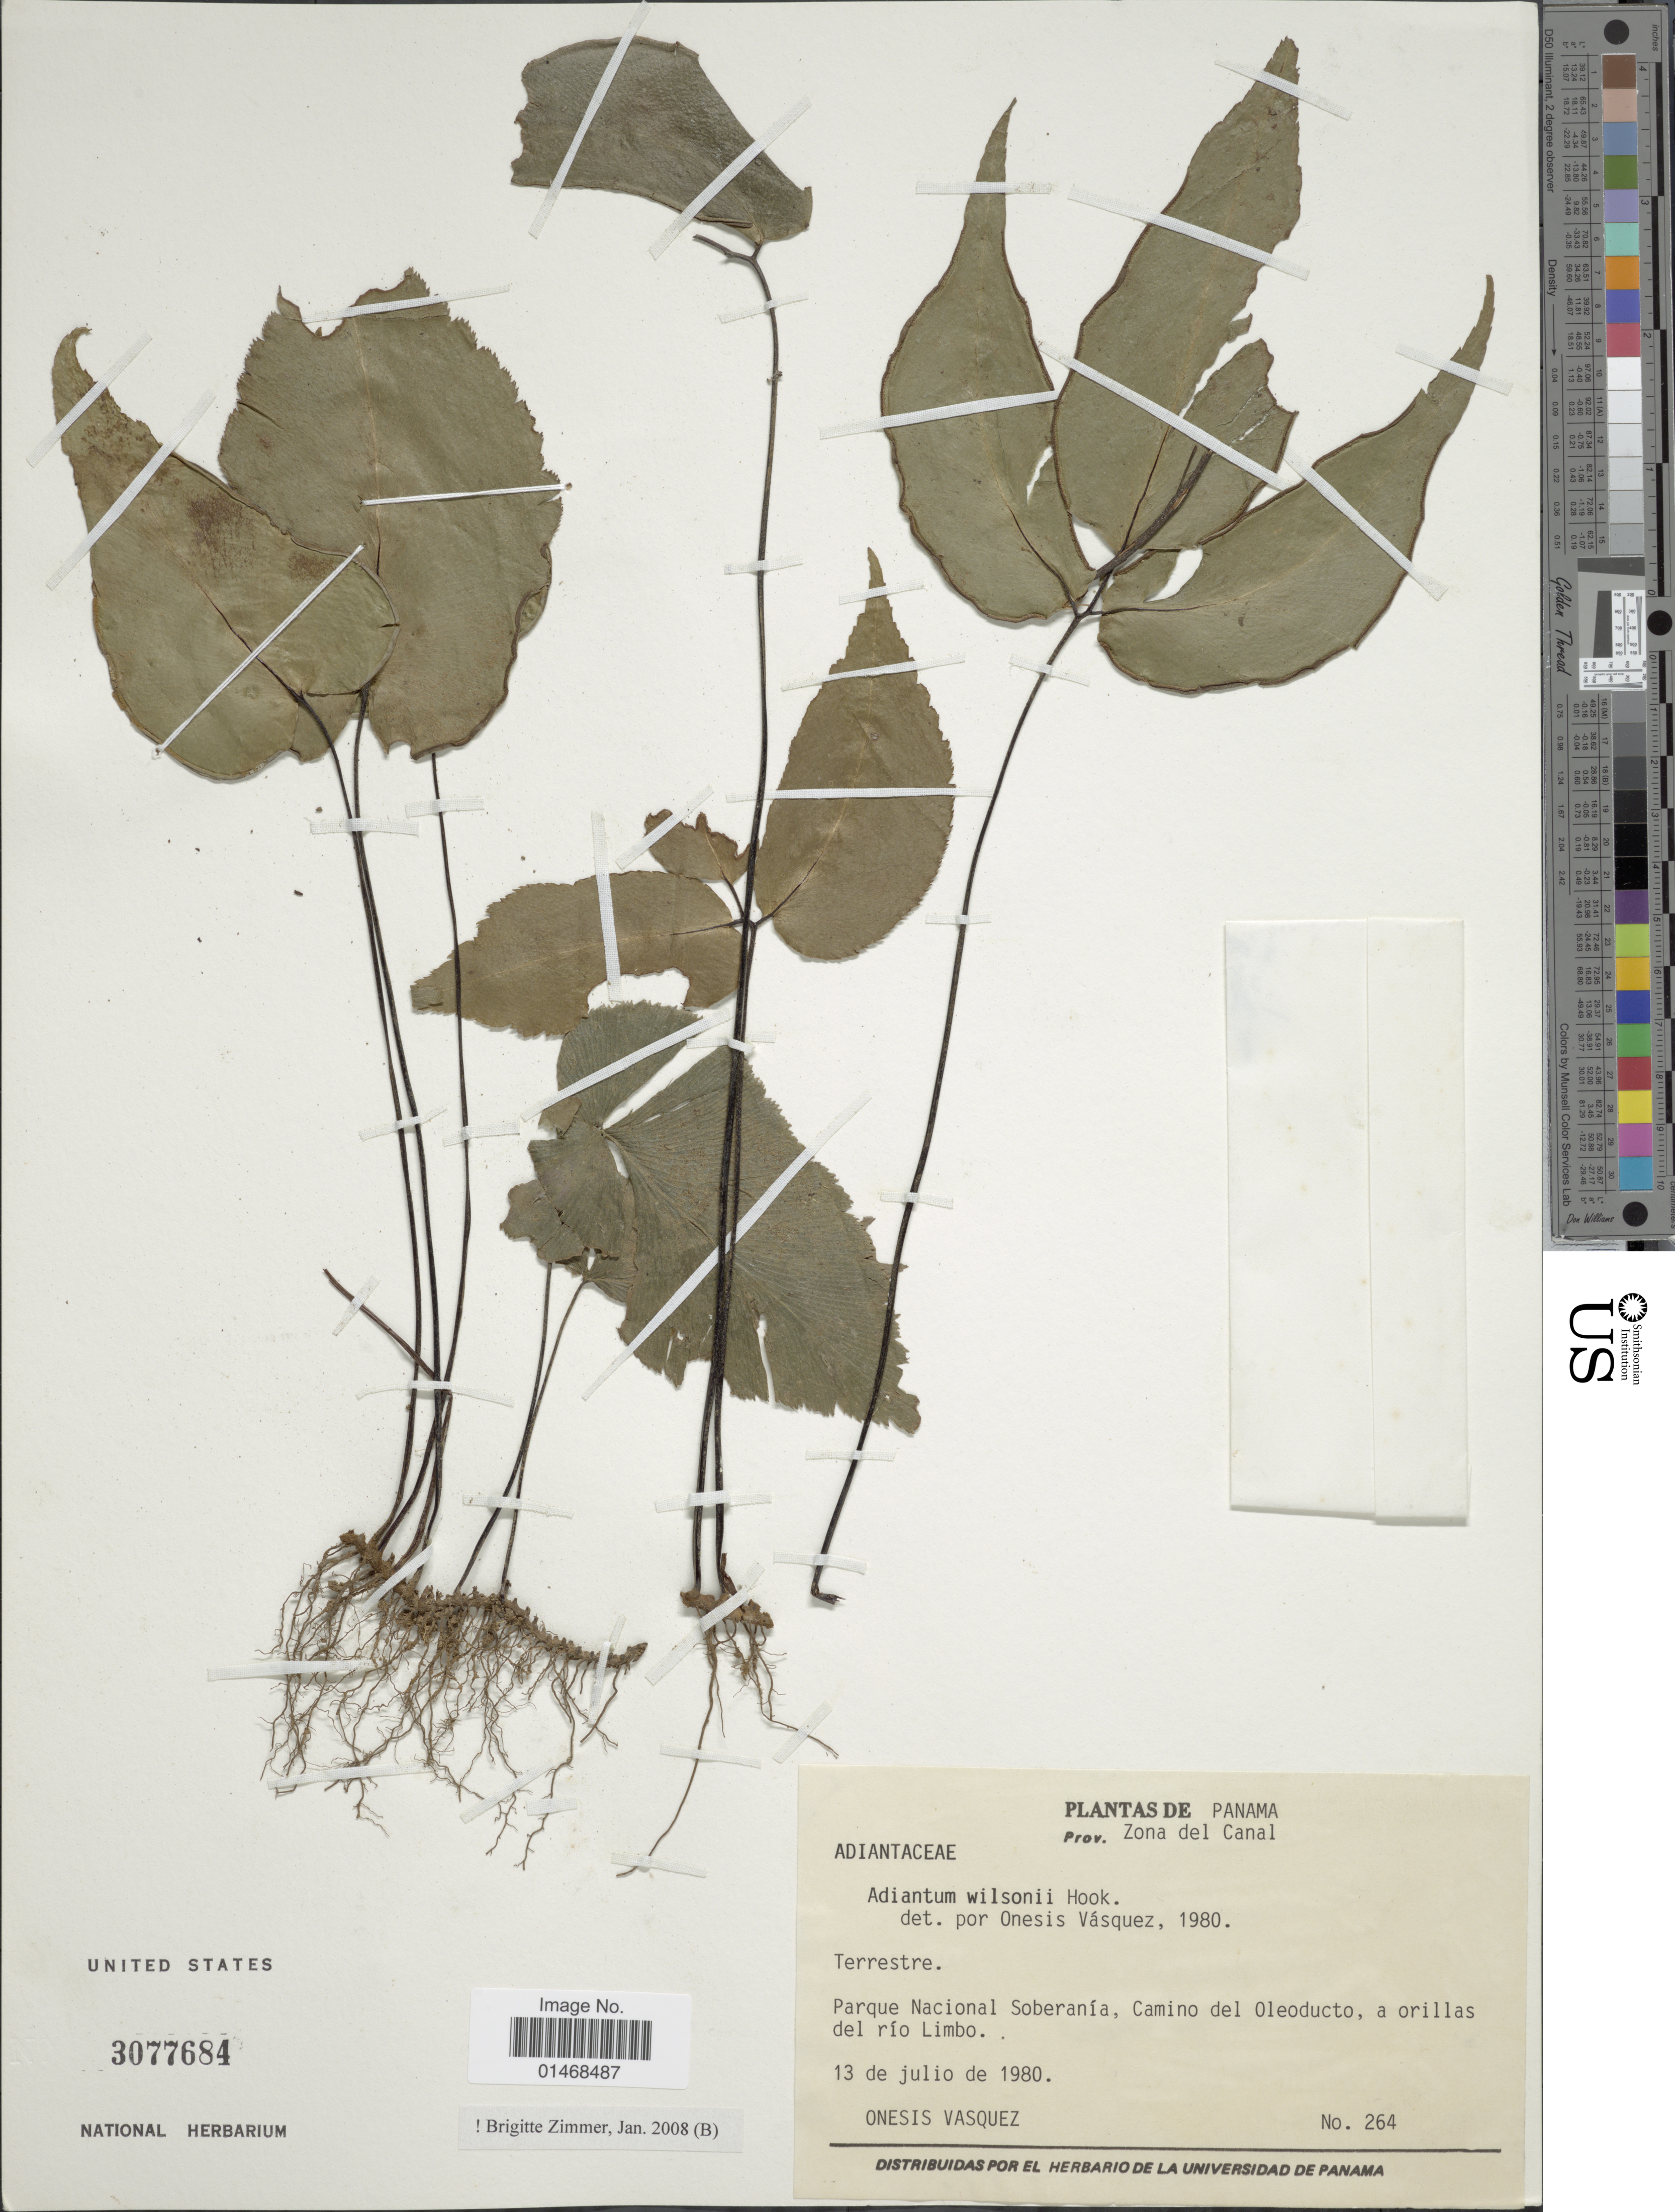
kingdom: Plantae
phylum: Tracheophyta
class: Polypodiopsida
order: Polypodiales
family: Pteridaceae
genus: Adiantum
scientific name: Adiantum wilsonii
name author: Hook.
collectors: O. Vásquez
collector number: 264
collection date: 1980-07-13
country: Panama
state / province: Colón / Panamá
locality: Prov. Zona del Canal, Parque Nacional Soberanía, Camino del Oleoducto, a orillas del río Limbo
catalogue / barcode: US 3077684